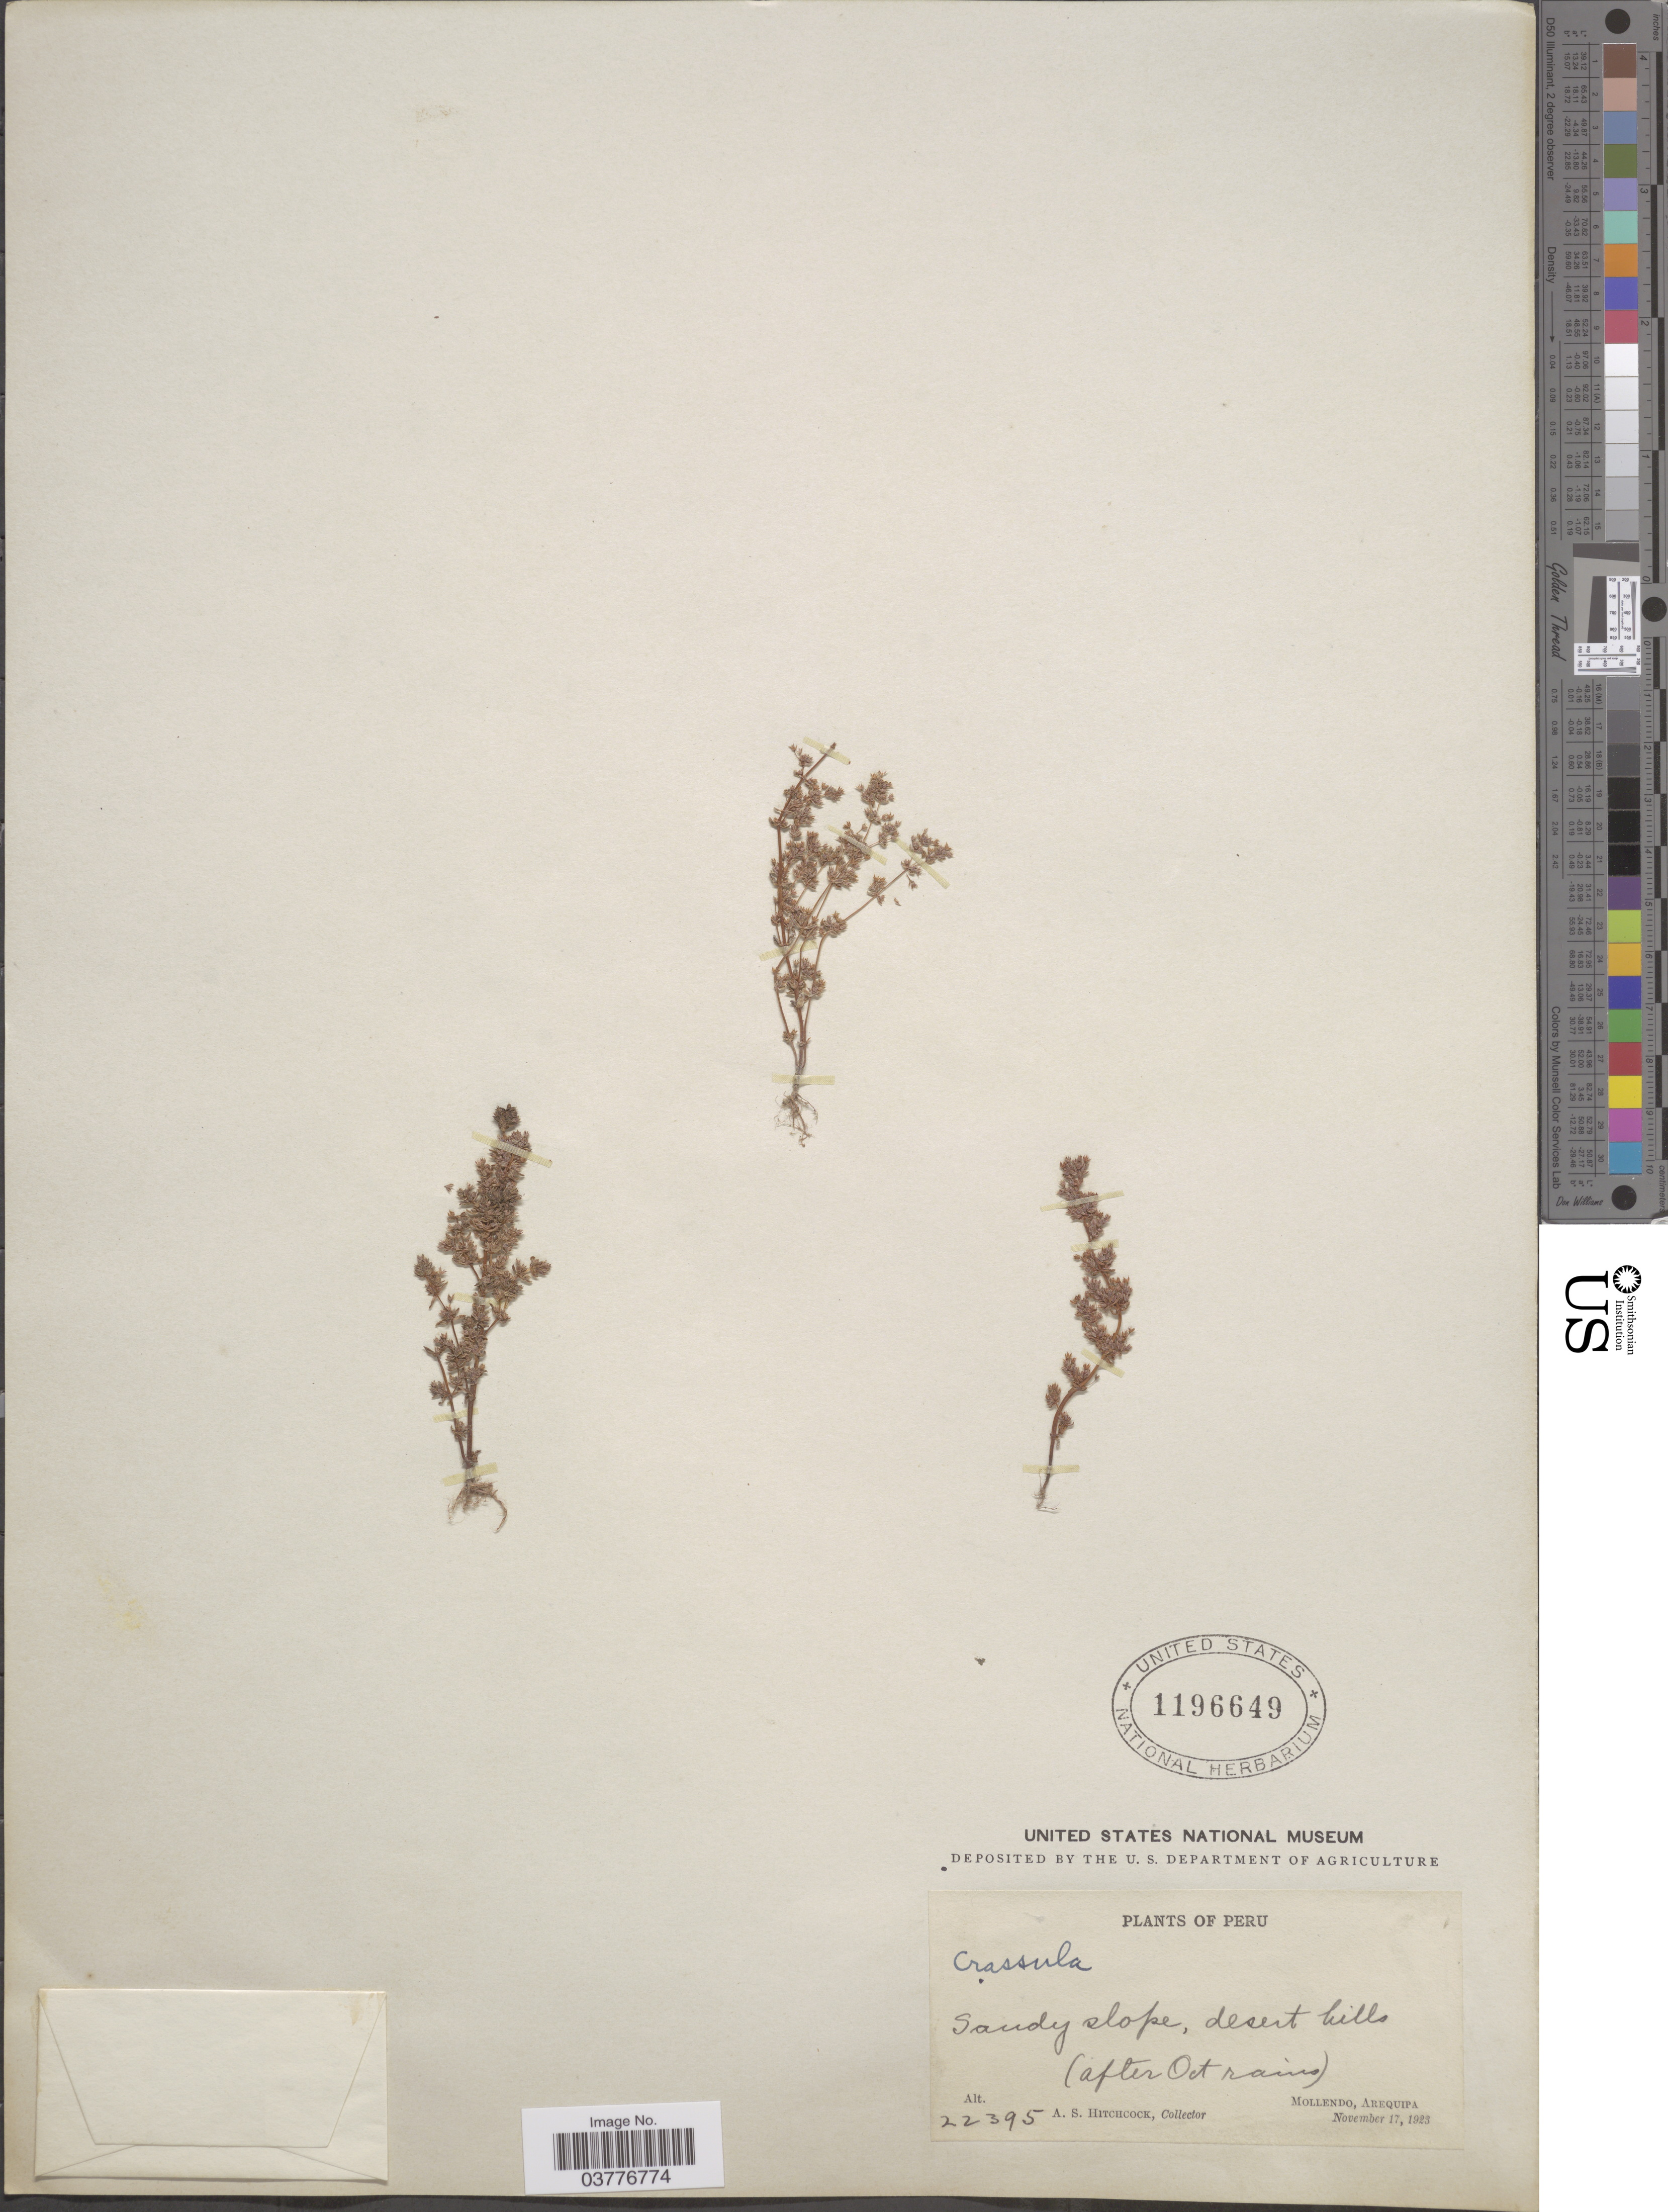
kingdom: Plantae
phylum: Tracheophyta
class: Magnoliopsida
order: Saxifragales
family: Crassulaceae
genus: Crassula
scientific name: Crassula sp.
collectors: A. S. Hitchcock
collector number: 22395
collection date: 1923-11-17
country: Peru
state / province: Arequipa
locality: Sandy slope, desert hills. Mollendo.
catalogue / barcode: US 1196649